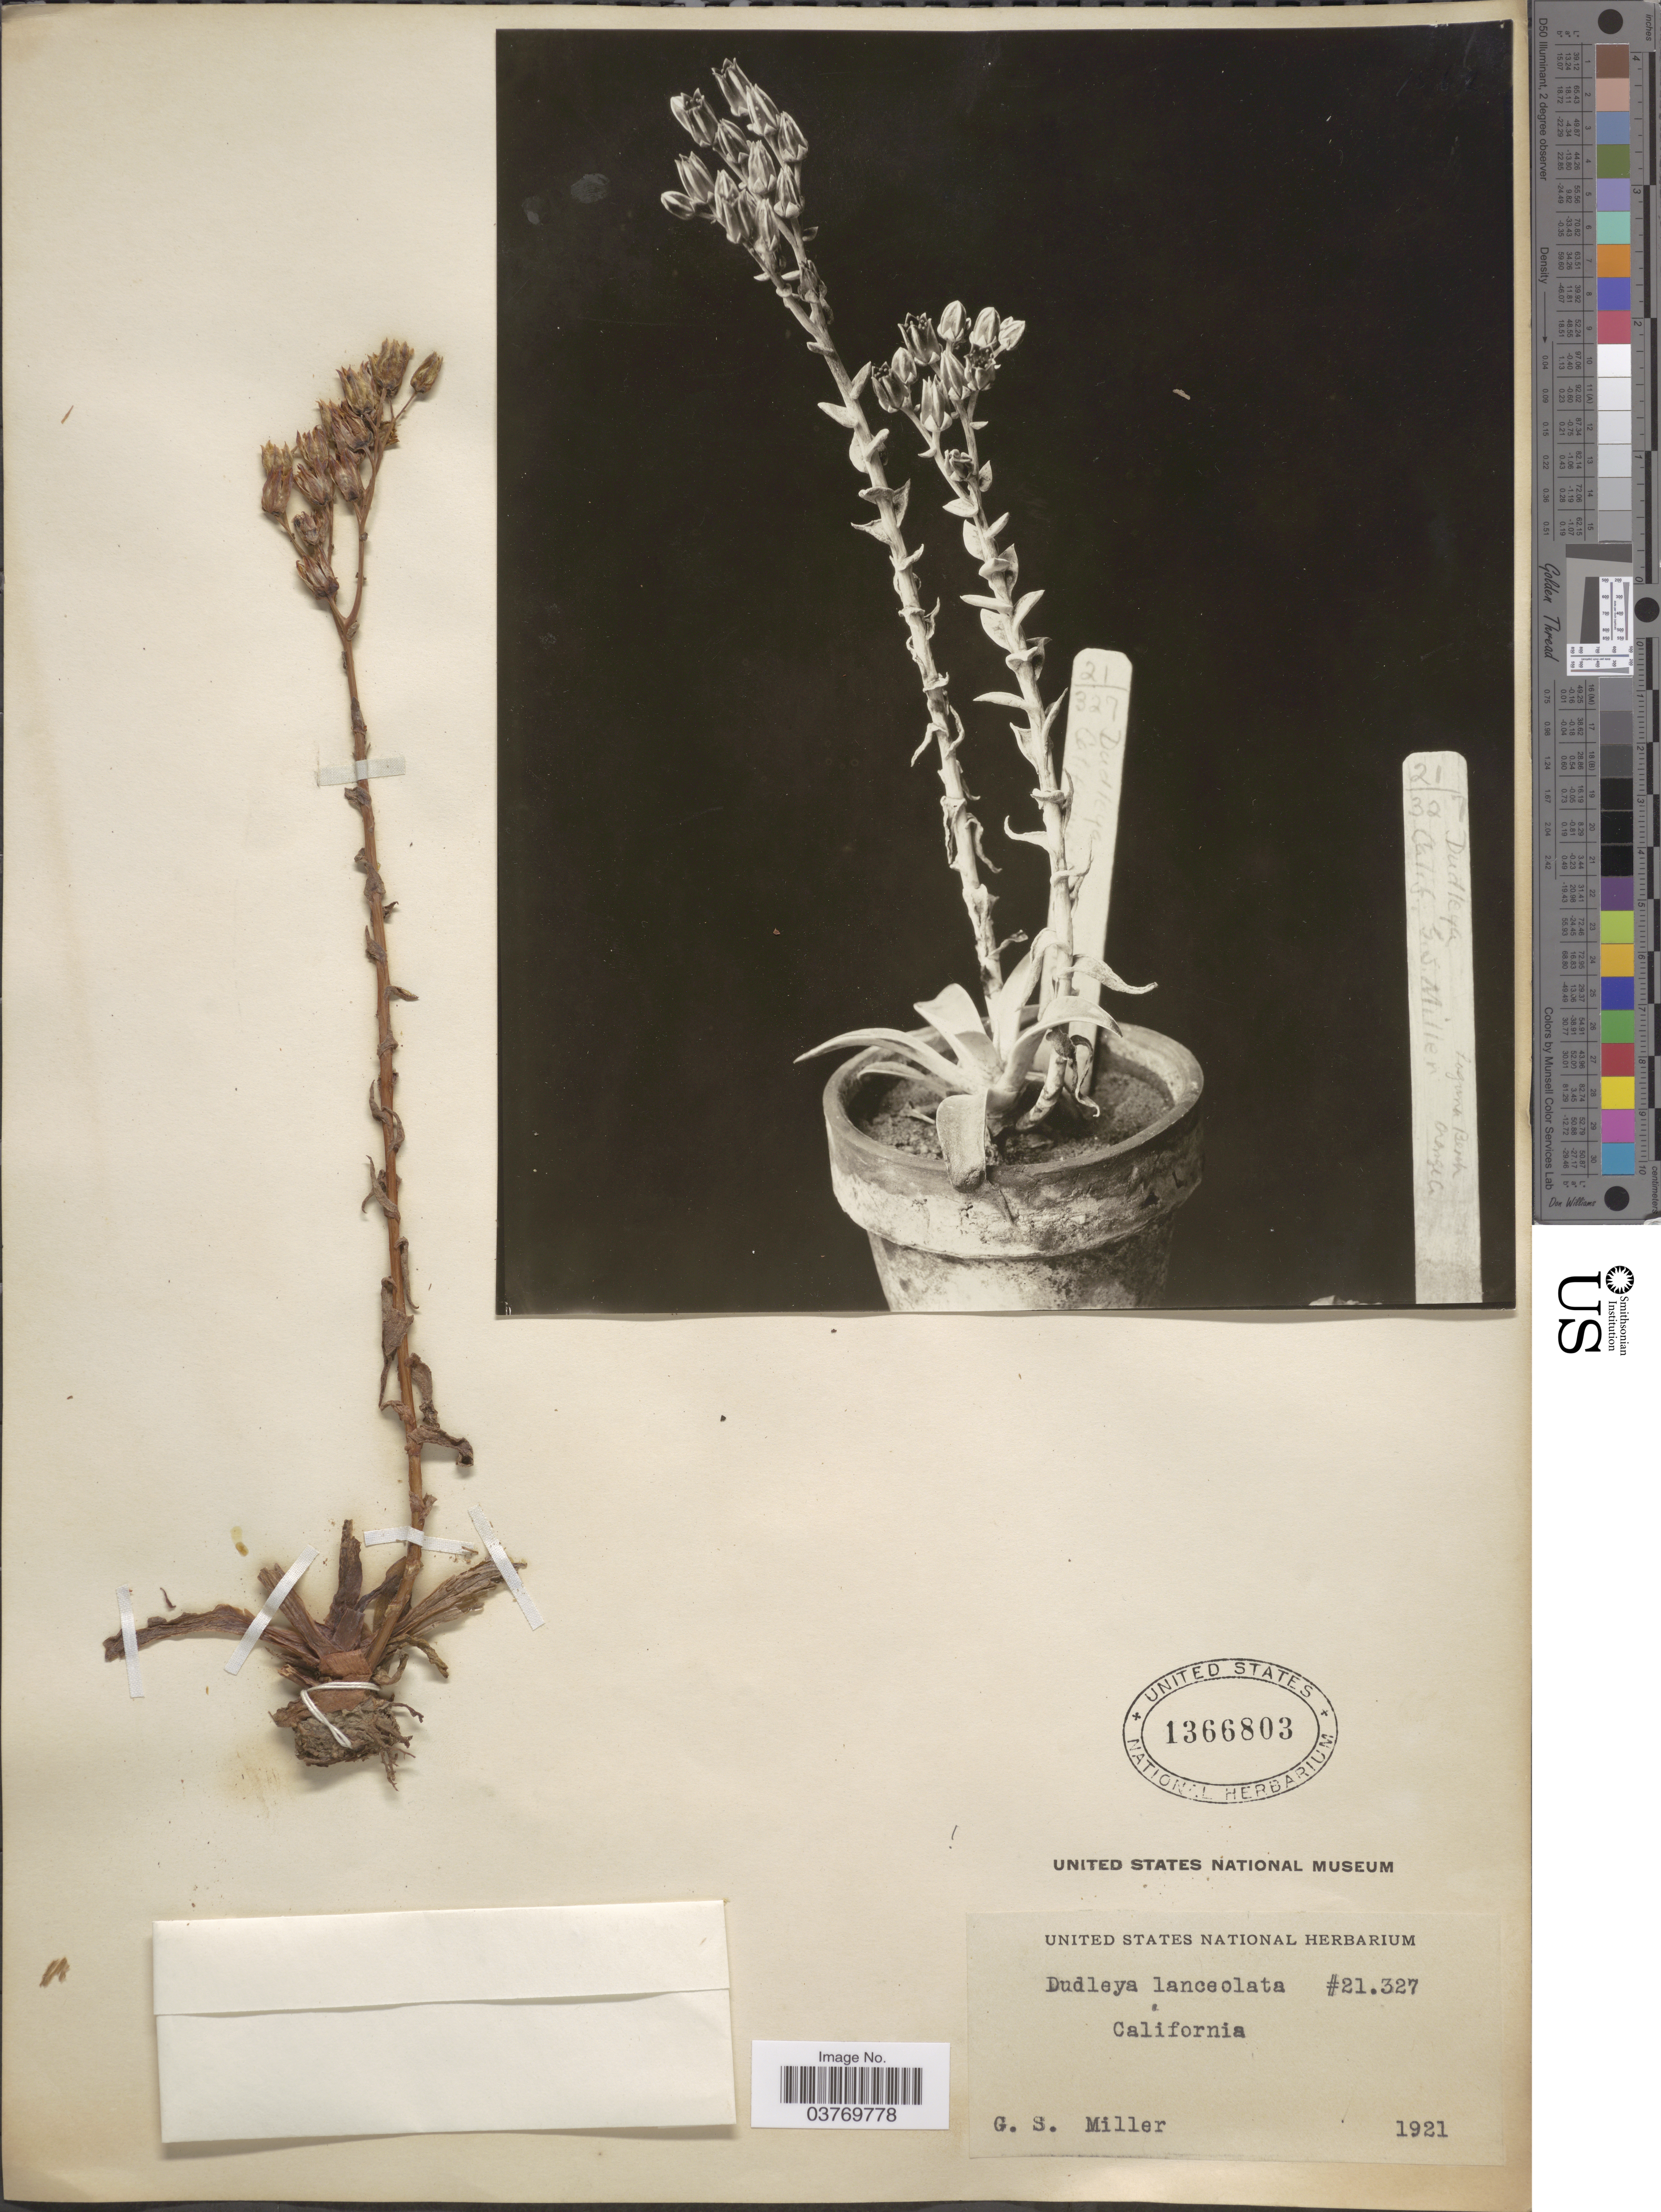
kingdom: Plantae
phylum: Tracheophyta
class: Magnoliopsida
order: Saxifragales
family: Crassulaceae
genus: Dudleya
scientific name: Dudleya lanceolata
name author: (Nutt.) Britton & Rose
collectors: G. S. Miller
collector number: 21327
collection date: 1921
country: United States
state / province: California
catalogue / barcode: US 1366803